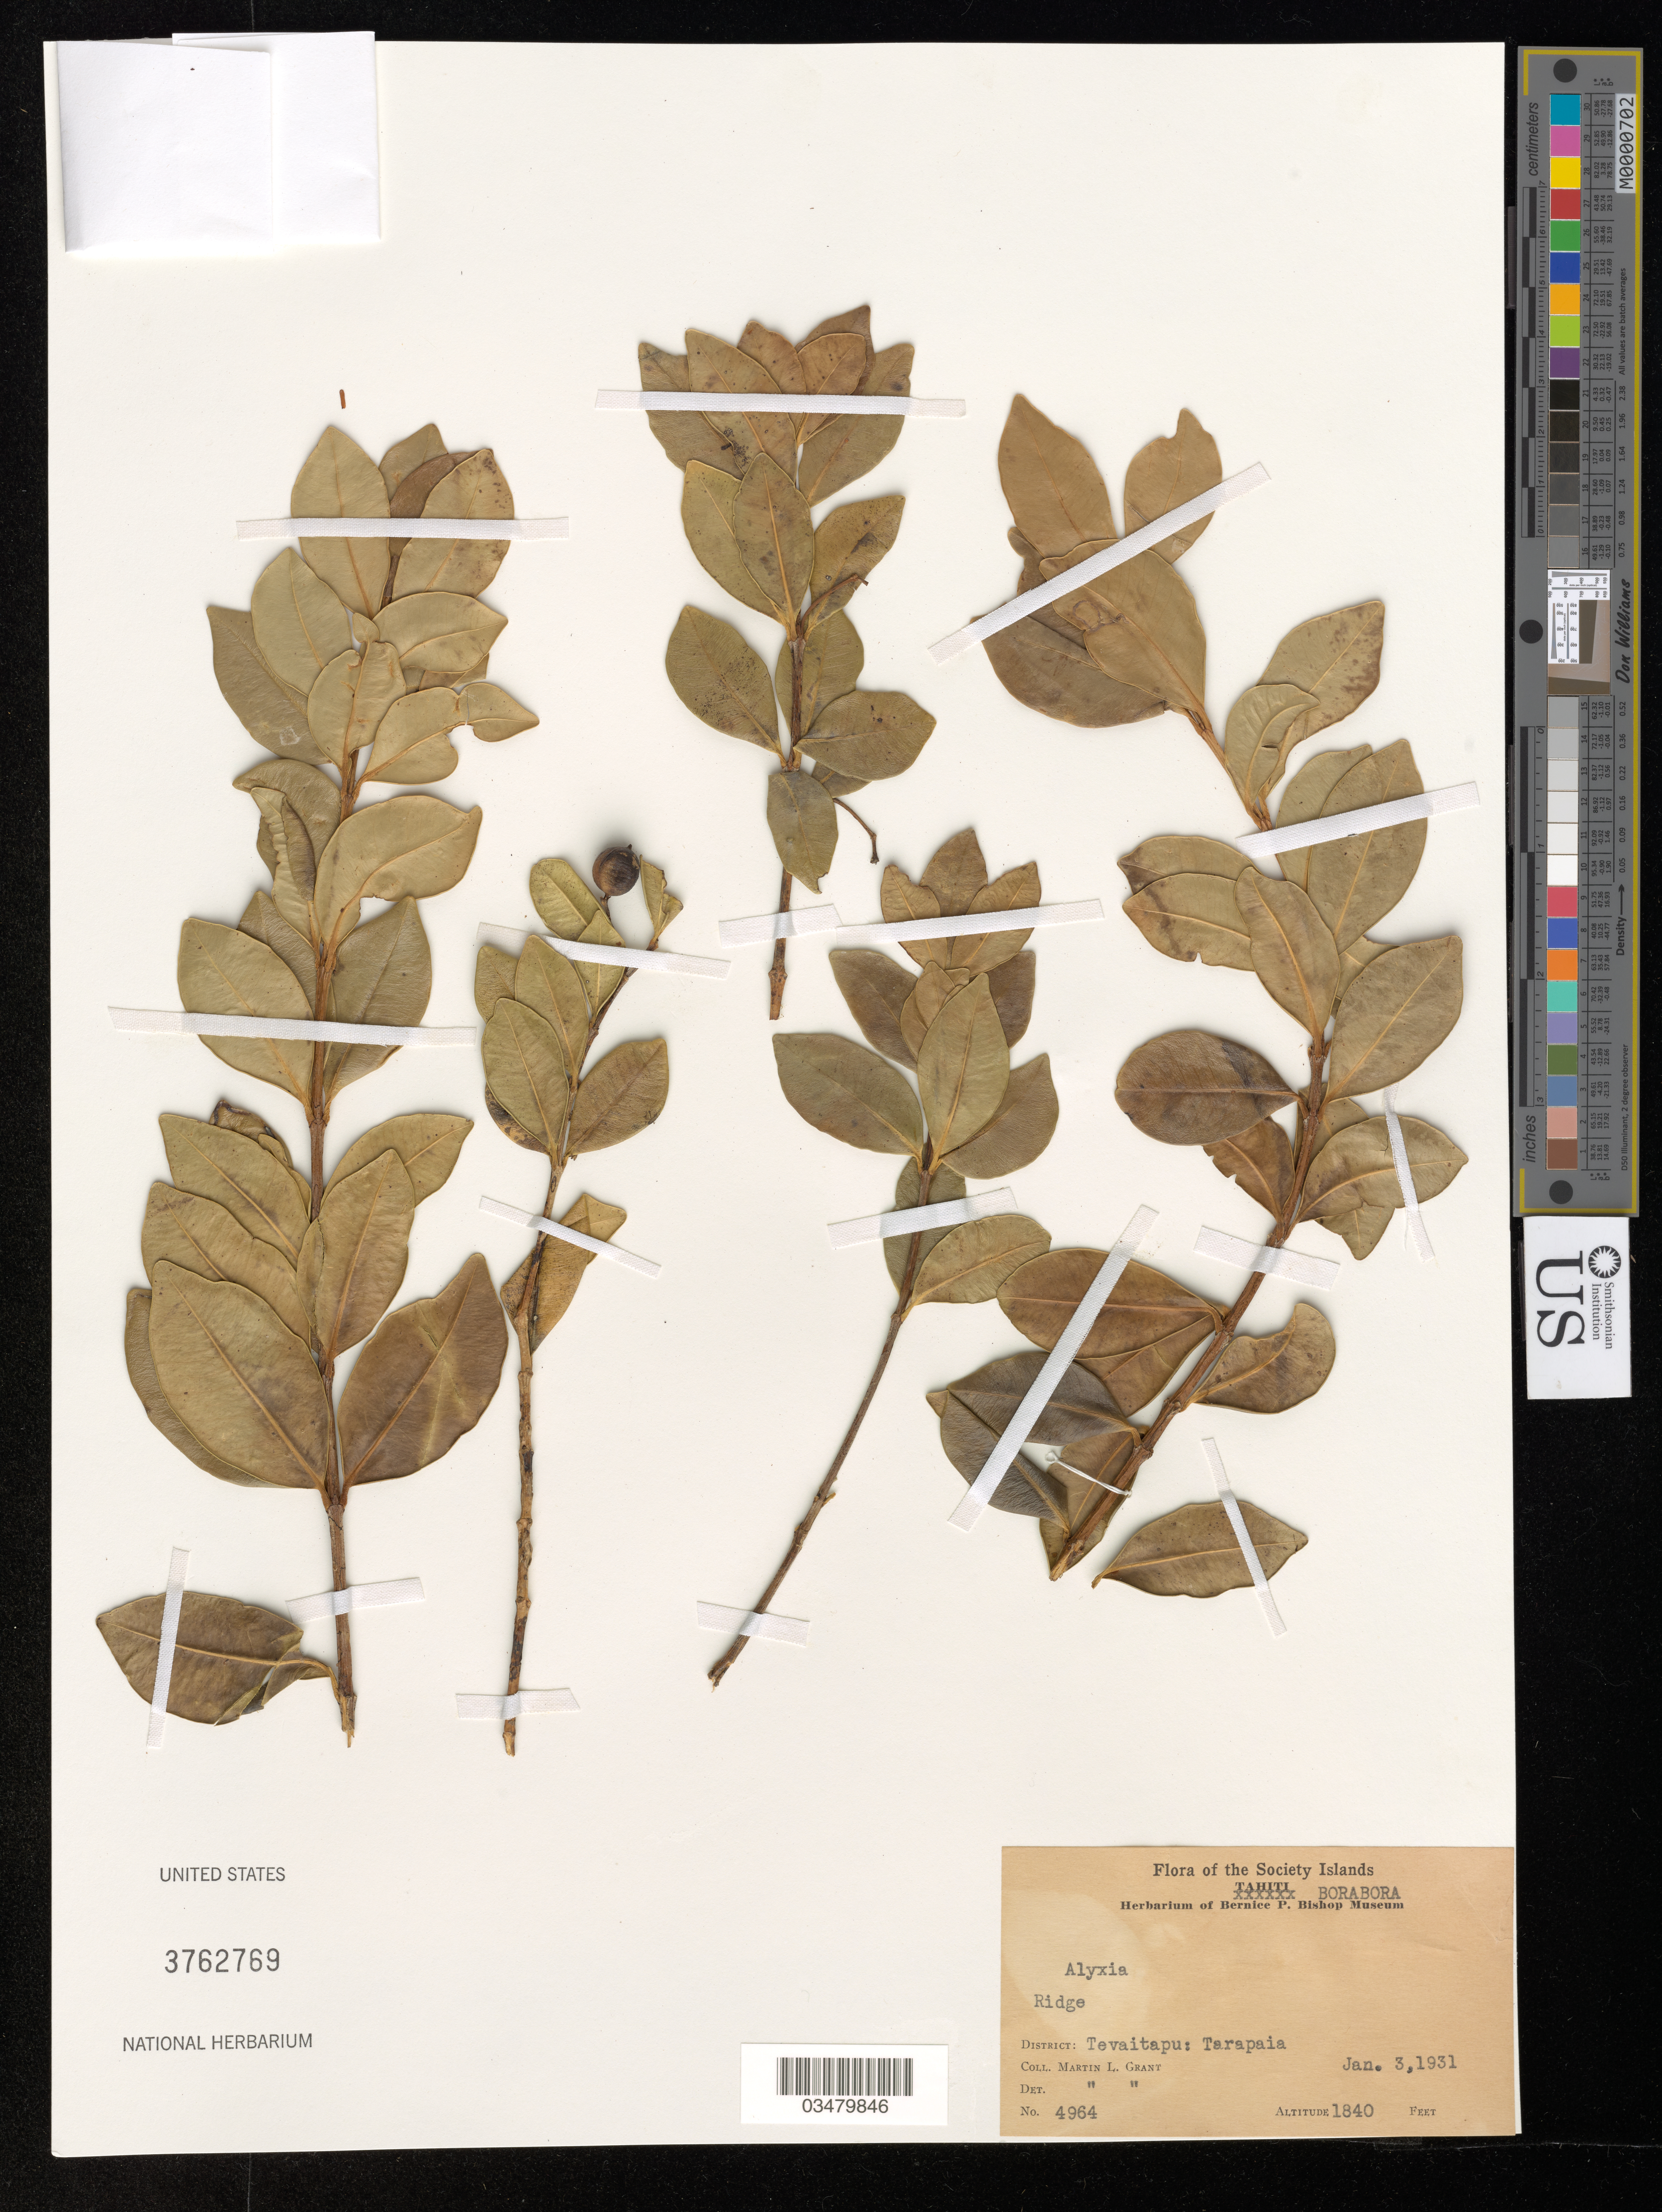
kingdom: Plantae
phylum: Tracheophyta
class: Magnoliopsida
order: Gentianales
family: Apocynaceae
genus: Alyxia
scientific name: Alyxia sp.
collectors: M. L. Grant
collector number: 4964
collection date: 1931-01-03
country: French Polynesia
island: Bora Bora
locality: The Society Islands. BoraBora, Dist.: Tevaitapu: Tarapaia.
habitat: Ridge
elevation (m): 561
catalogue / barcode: US 3762769